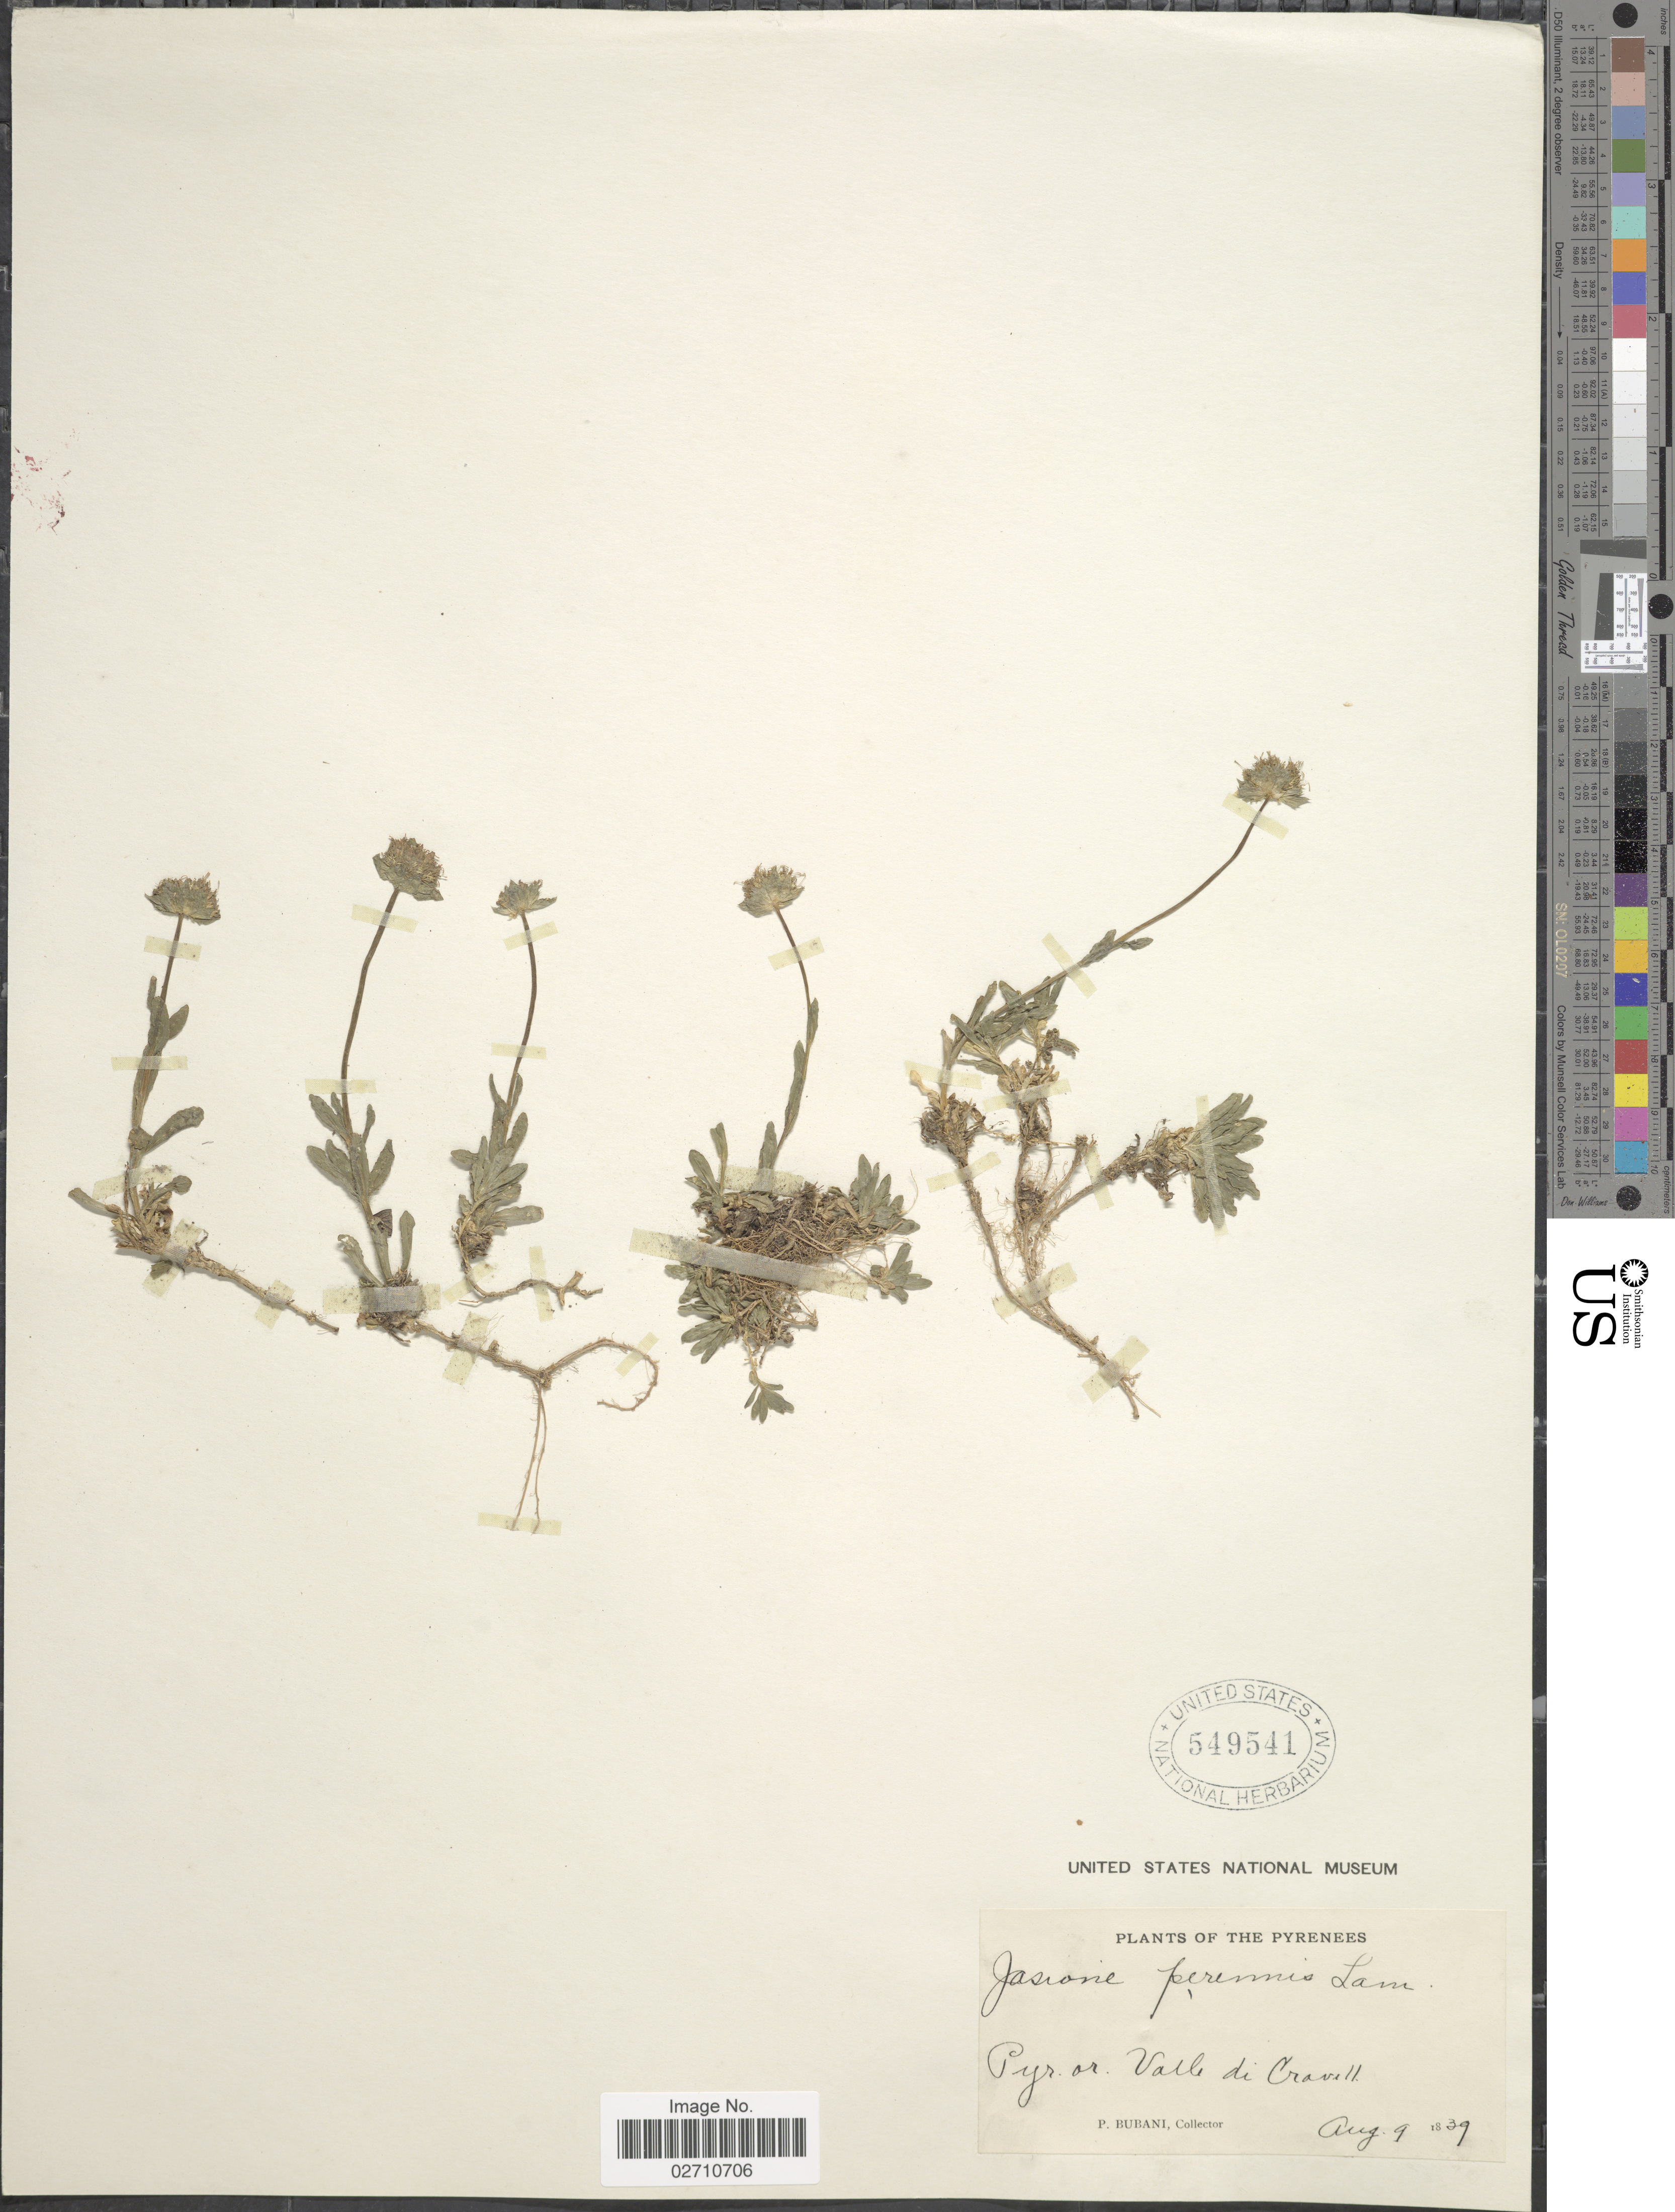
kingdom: Plantae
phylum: Tracheophyta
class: Magnoliopsida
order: Asterales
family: Campanulaceae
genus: Jasione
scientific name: Jasione perennis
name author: (L. f.) Lam.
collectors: P. Bubani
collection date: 1839-08-09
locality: The Pyrenees. Pyr. or Valle di Cravell [interpreted]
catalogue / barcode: US 549541